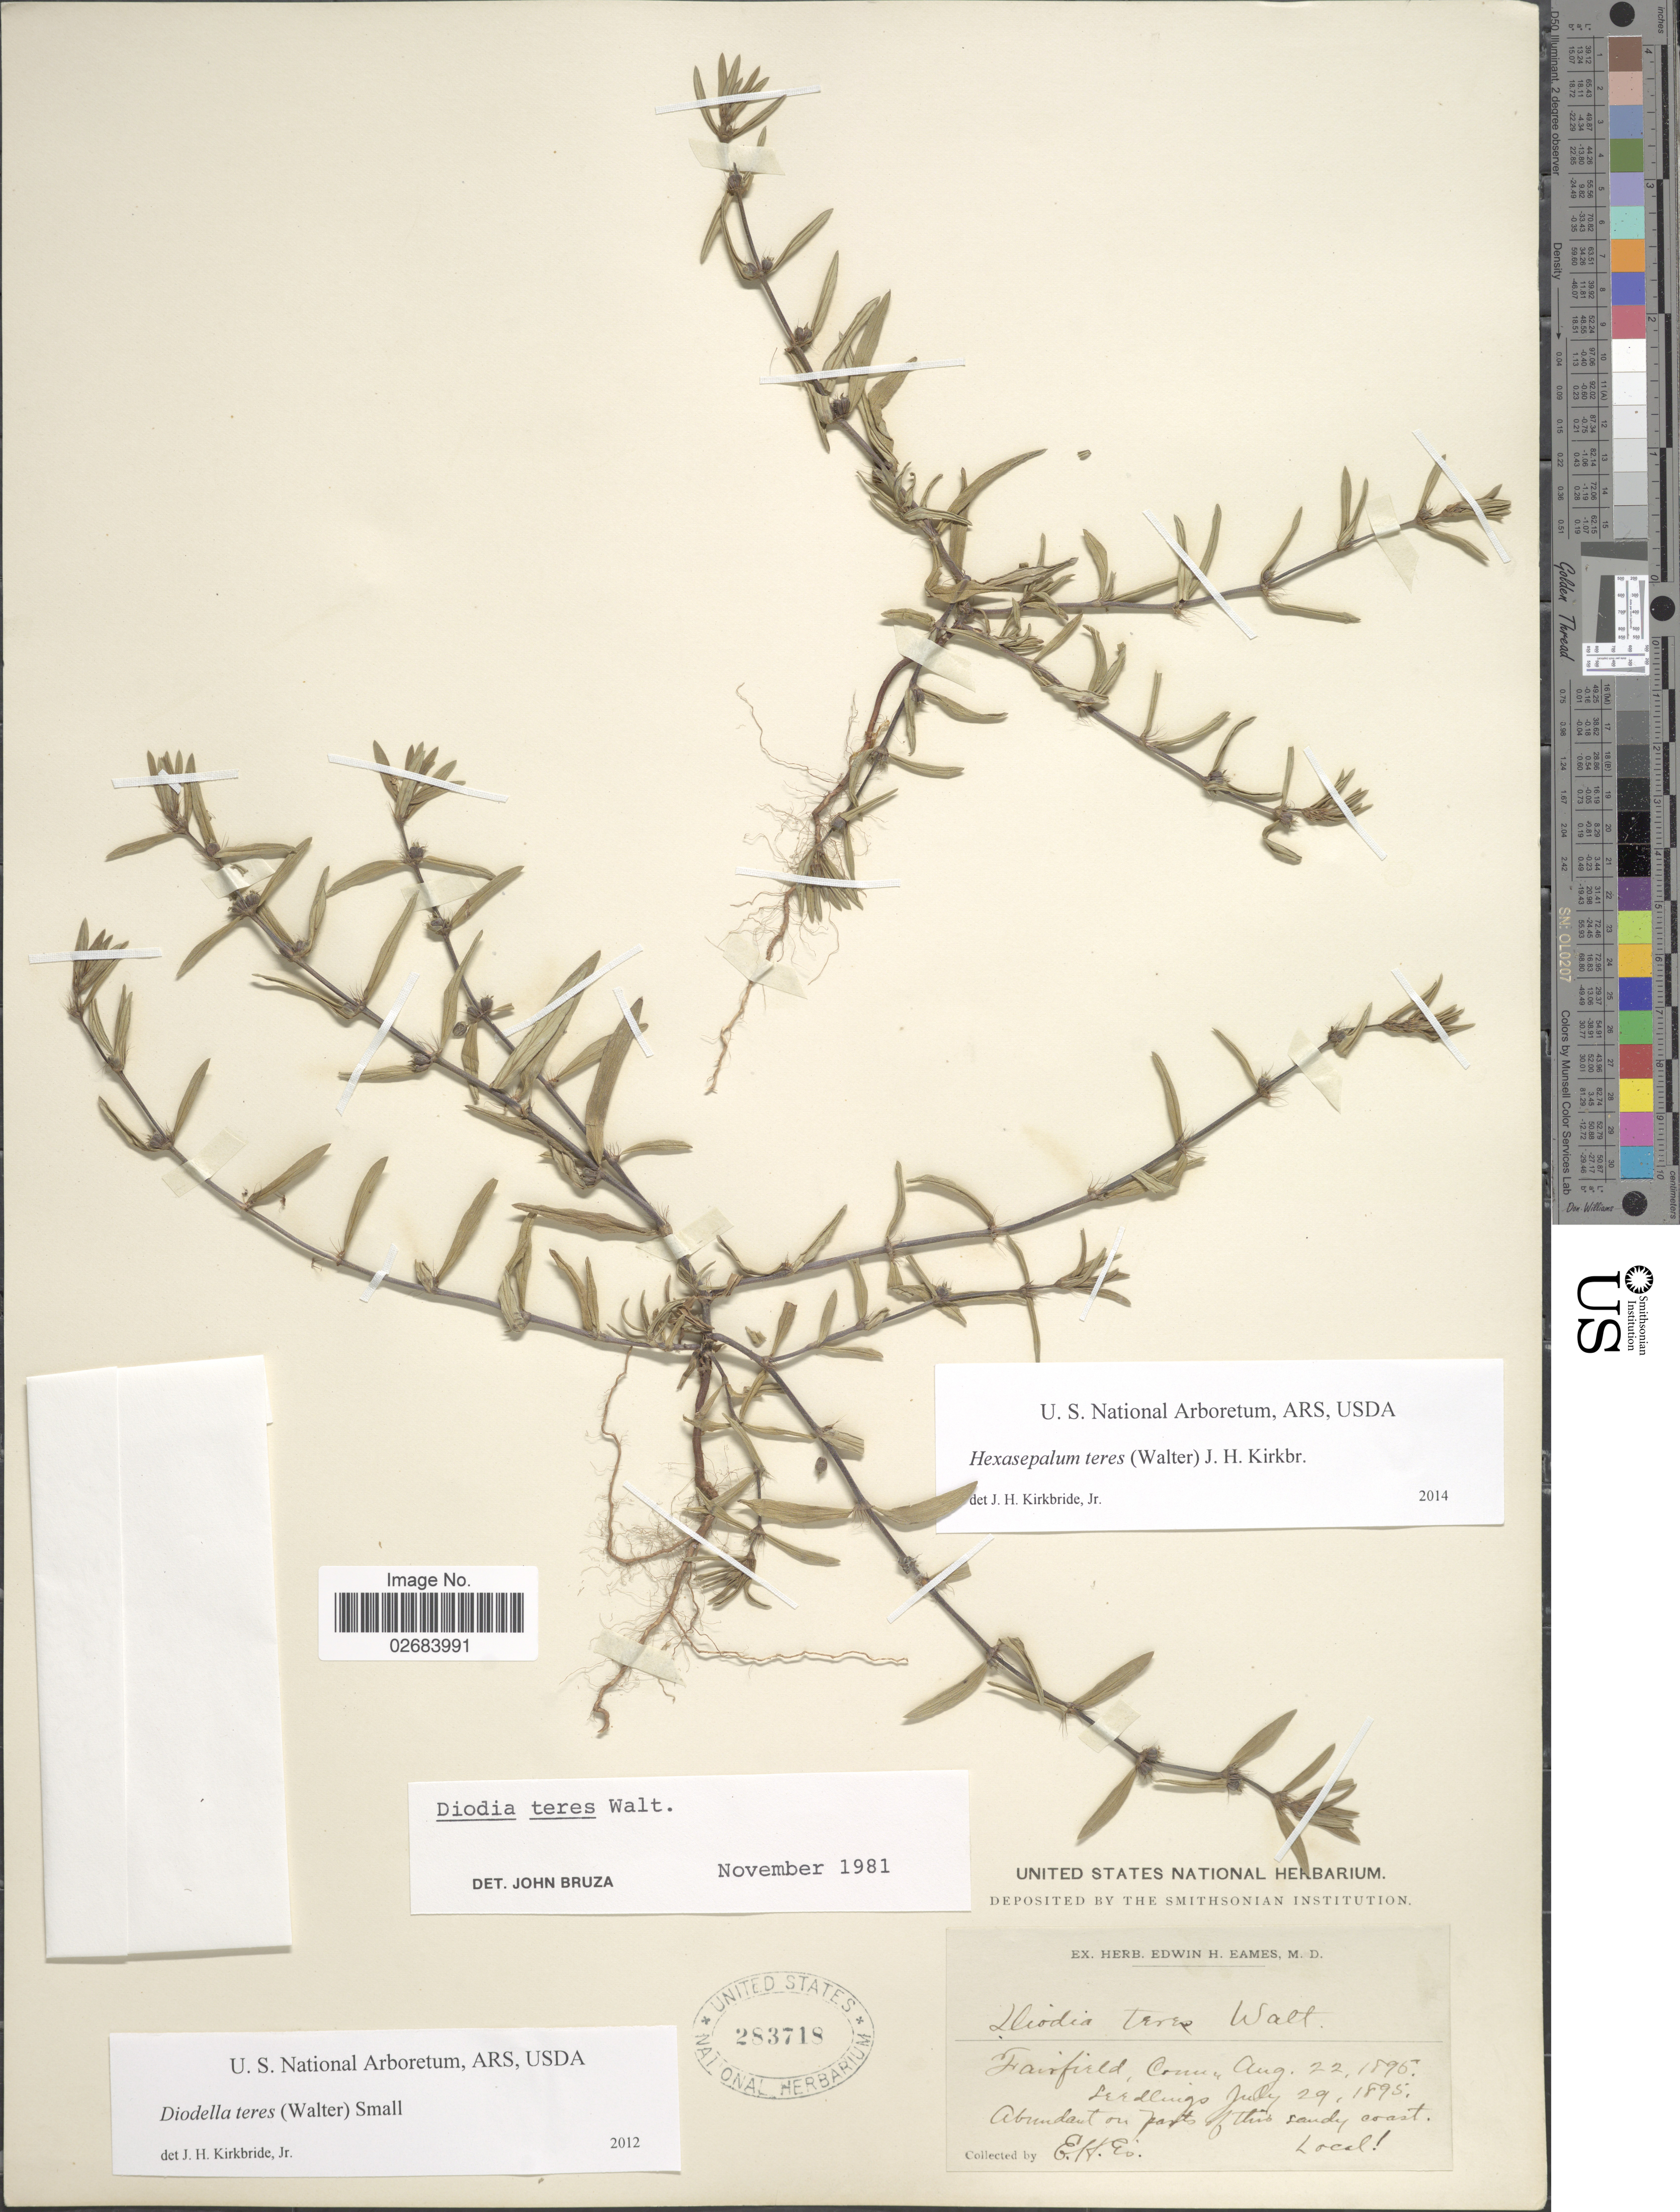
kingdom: Plantae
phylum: Tracheophyta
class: Magnoliopsida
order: Gentianales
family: Rubiaceae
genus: Diodia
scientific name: Diodia teres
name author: Walter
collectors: E. H. Eames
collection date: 1895-07-29/1895-08-22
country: United States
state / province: Connecticut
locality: Fairfield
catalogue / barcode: US 283718